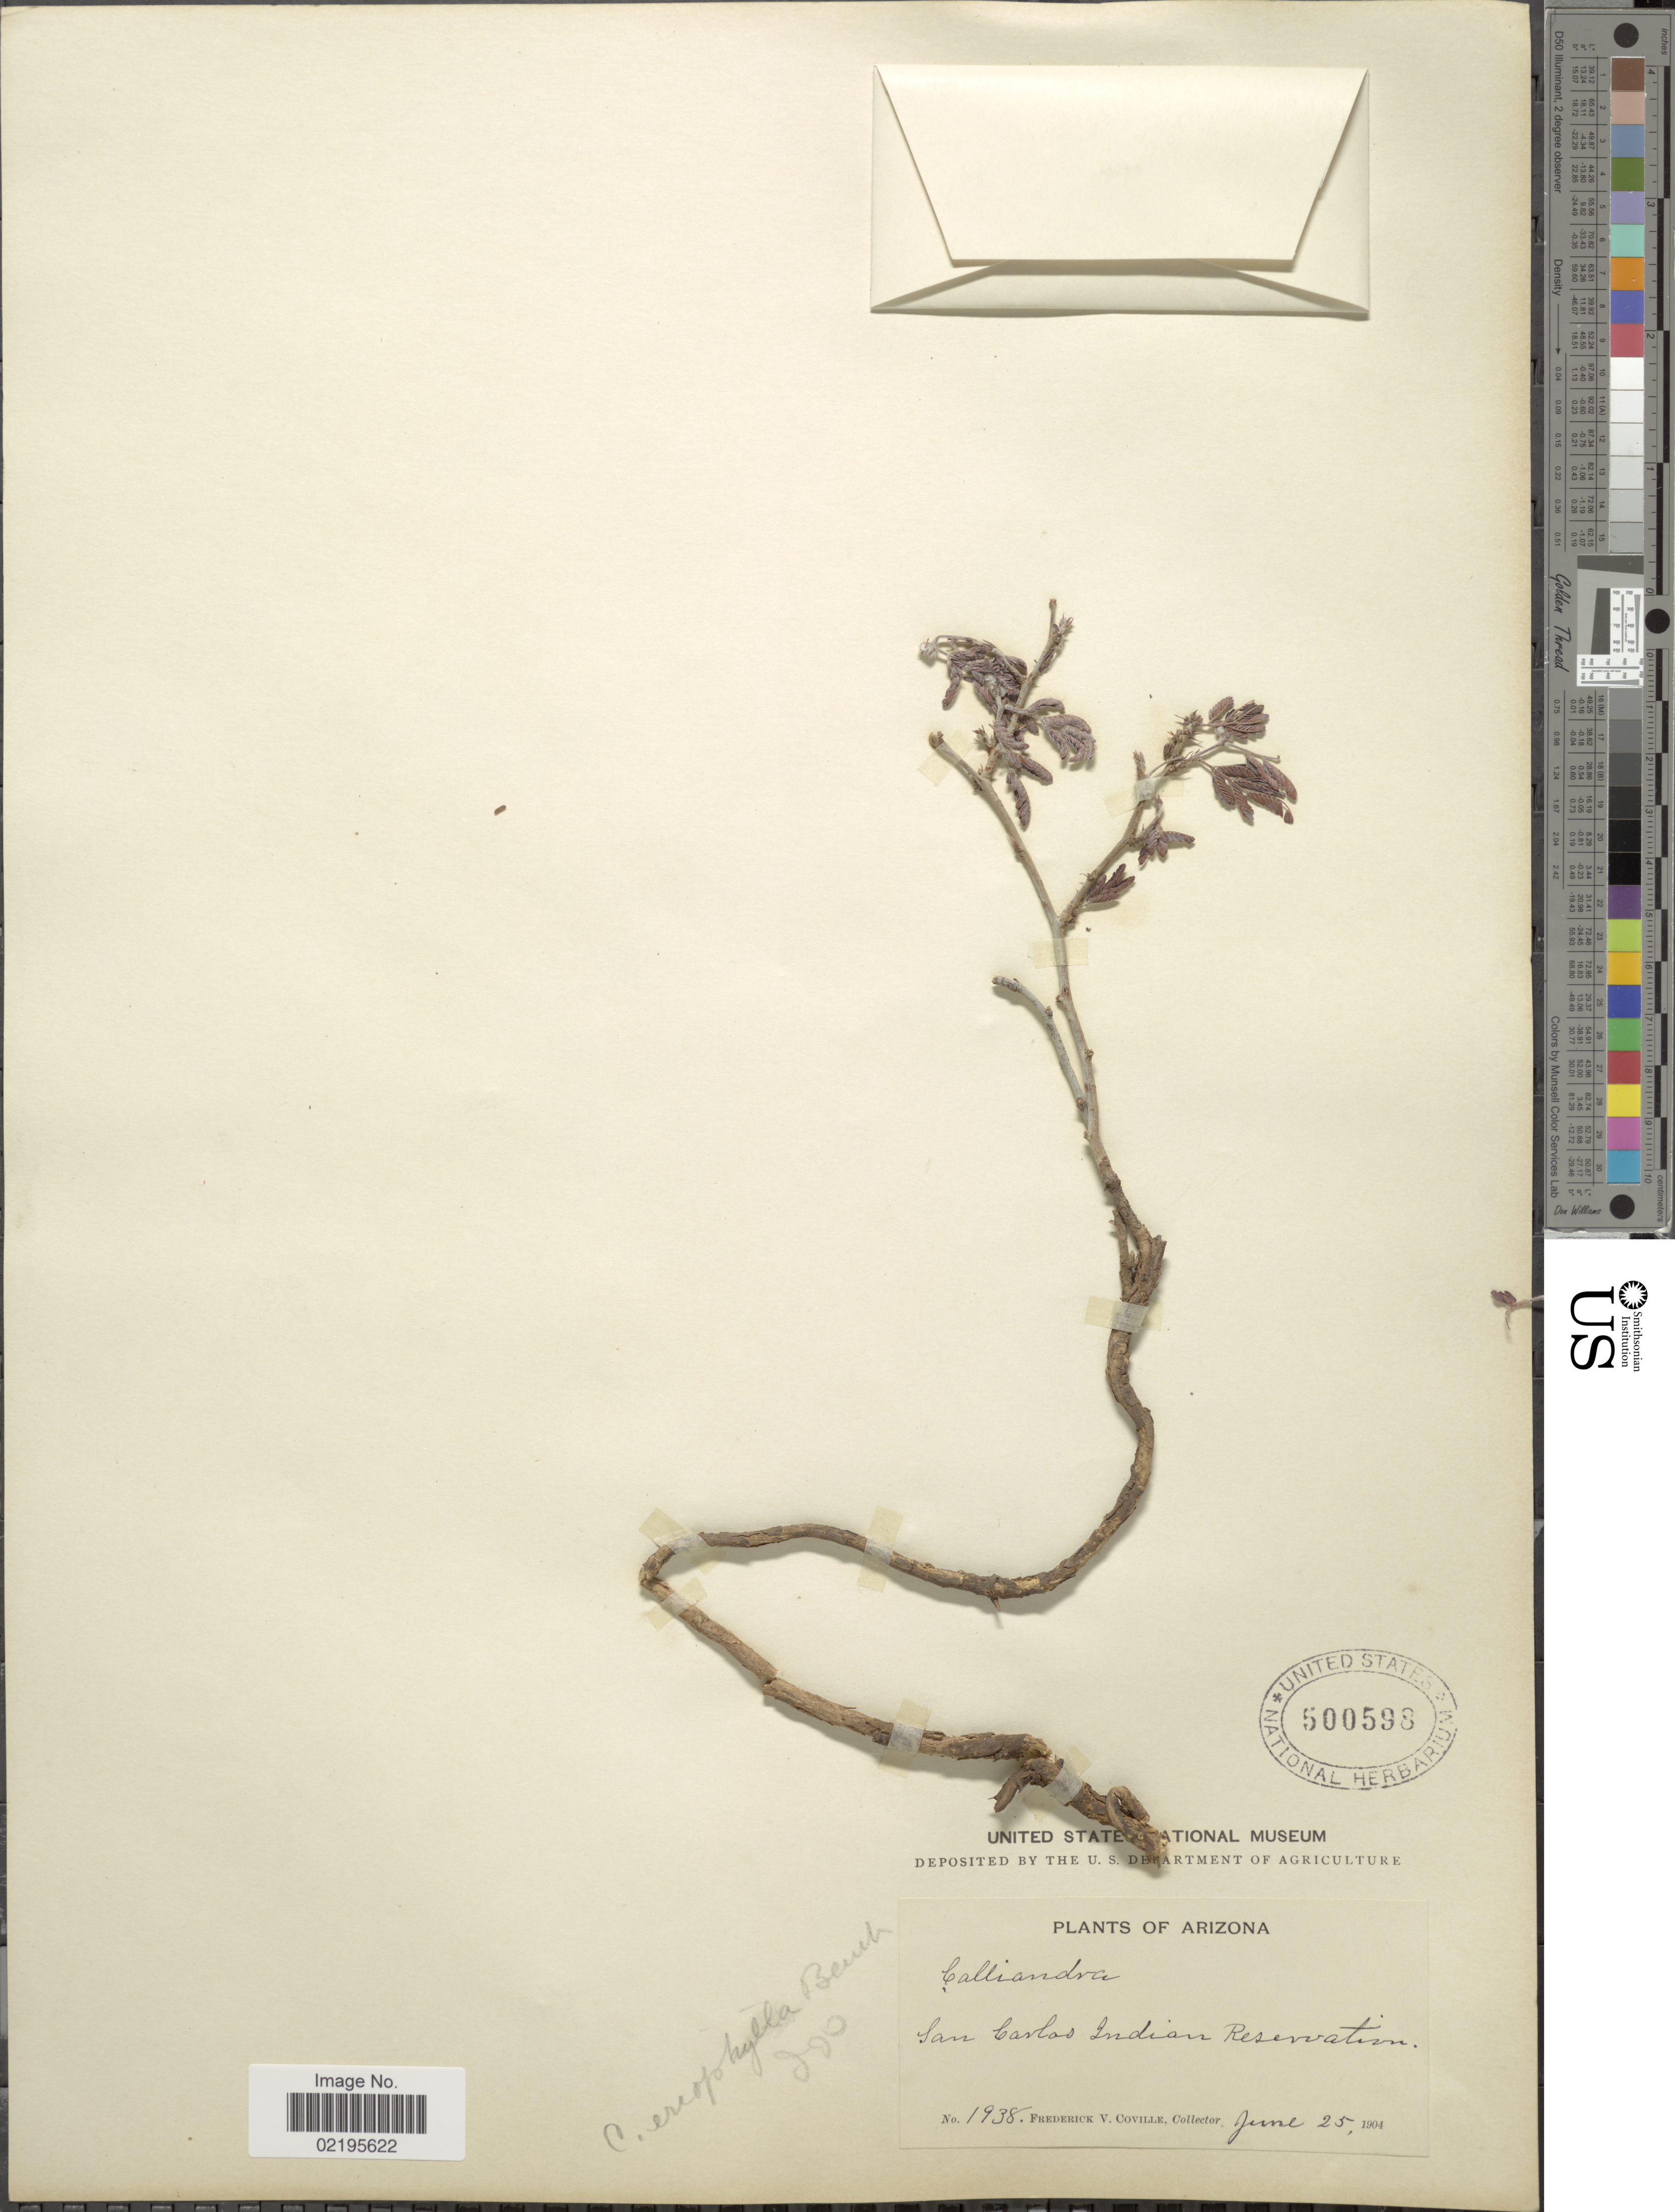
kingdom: Plantae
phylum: Tracheophyta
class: Magnoliopsida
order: Fabales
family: Fabaceae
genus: Calliandra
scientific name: Calliandra eriophylla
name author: Benth.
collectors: F. V. Coville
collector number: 1938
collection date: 1904-06-25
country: United States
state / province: Arizona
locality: San Carlos Indian Reservation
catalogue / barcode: US 500598